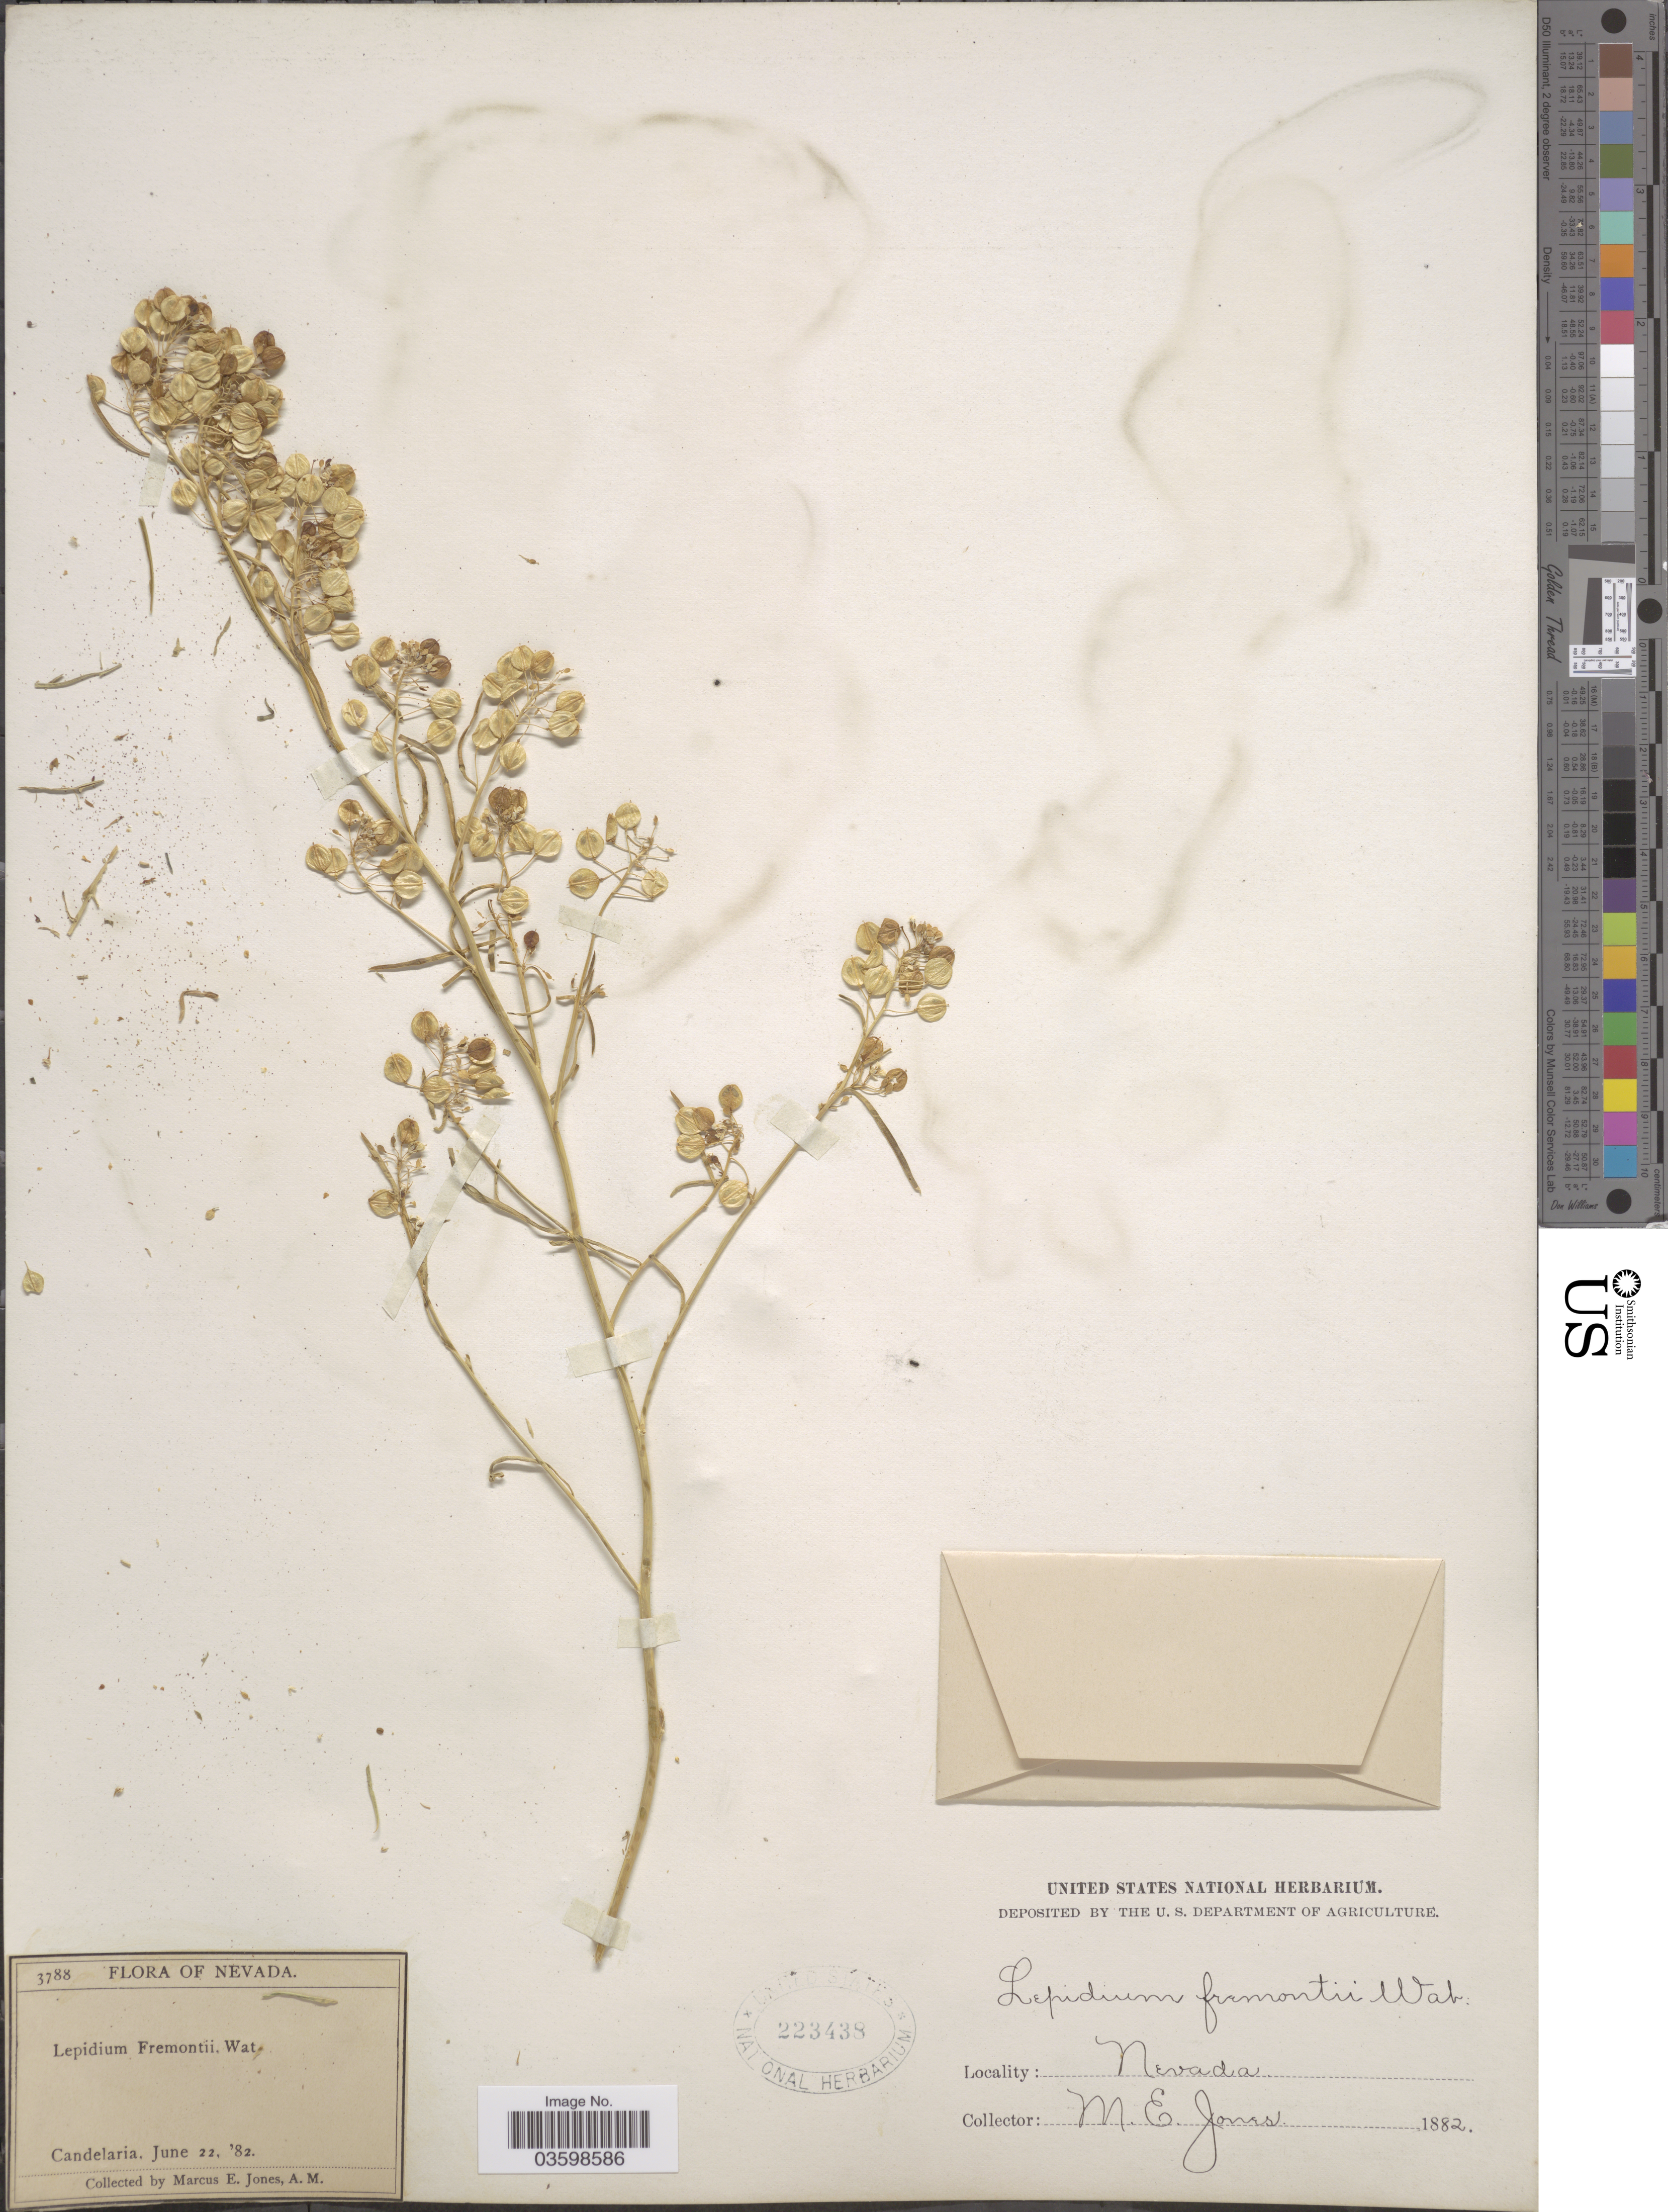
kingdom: Plantae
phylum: Tracheophyta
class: Magnoliopsida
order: Brassicales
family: Brassicaceae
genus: Lepidium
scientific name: Lepidium fremontii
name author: S. Watson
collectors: M. E. Jones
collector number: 3788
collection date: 1882-06-22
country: United States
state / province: Nevada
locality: Candelaria.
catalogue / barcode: US 223438